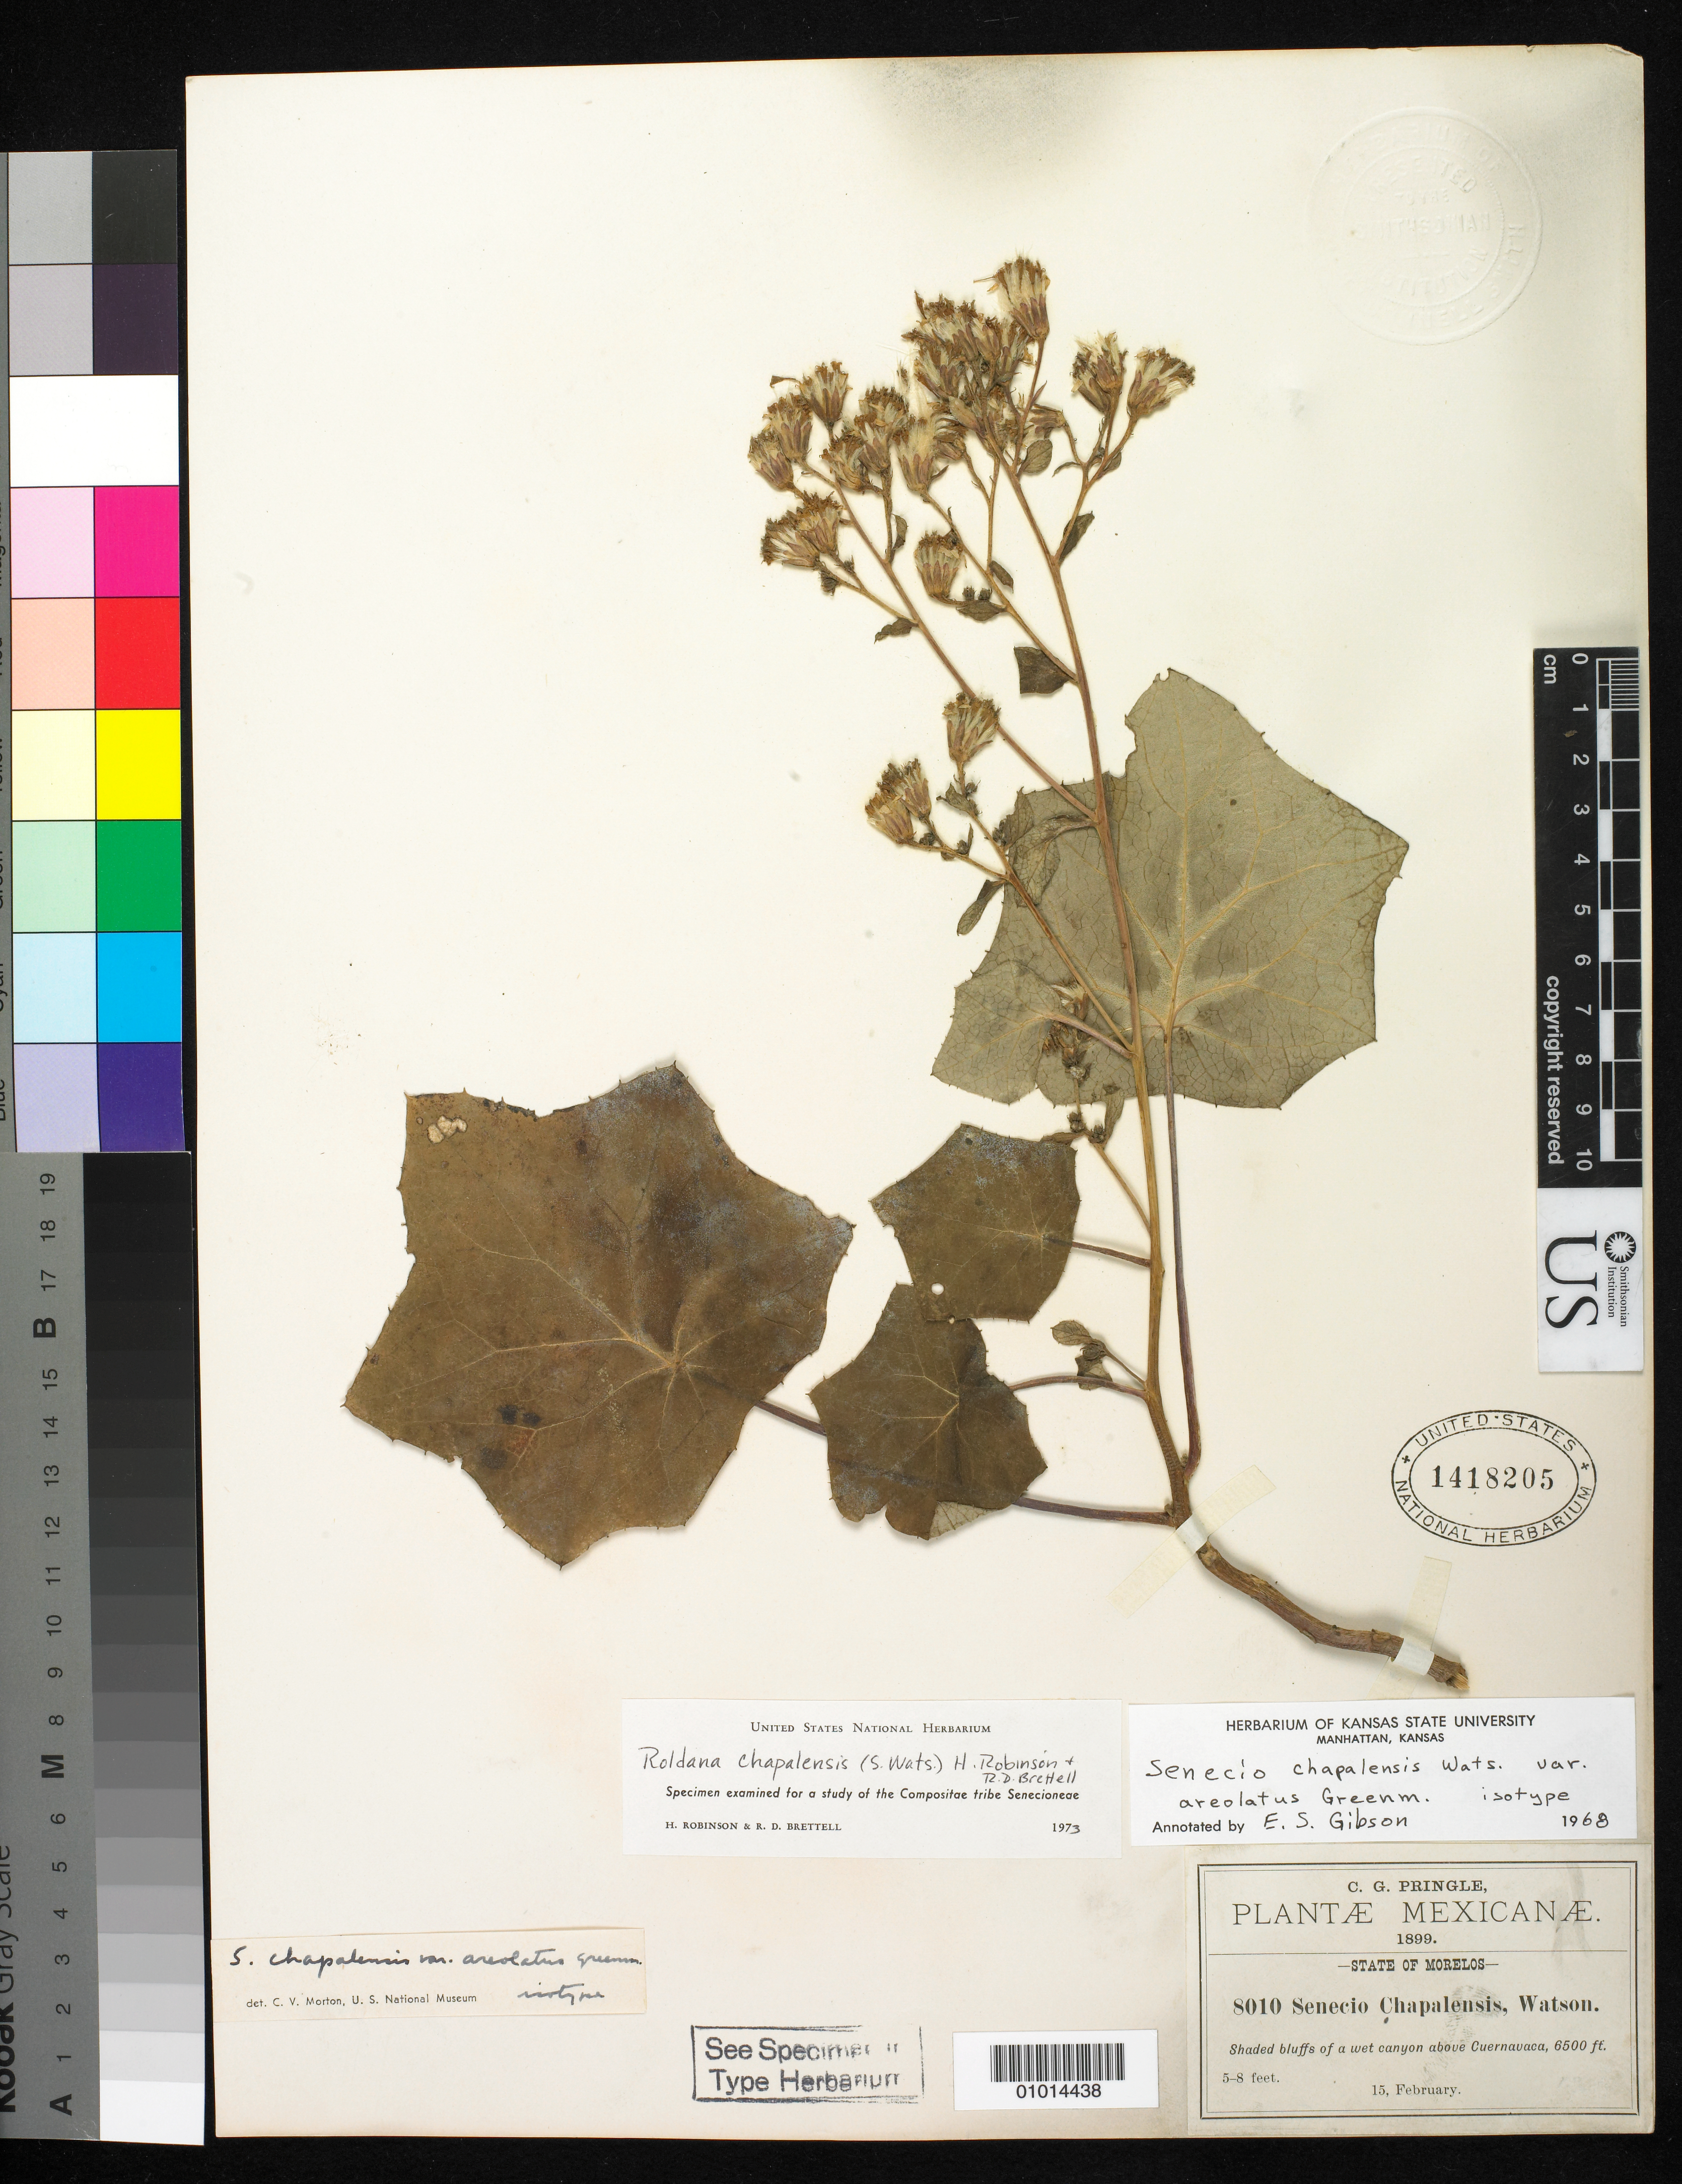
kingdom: Plantae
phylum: Tracheophyta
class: Magnoliopsida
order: Asterales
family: Asteraceae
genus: Senecio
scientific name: Senecio chapalensis var. areolatus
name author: Greenm.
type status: Isotype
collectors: C. G. Pringle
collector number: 8010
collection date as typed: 15 Feb 1899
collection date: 1899-02-15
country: Mexico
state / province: Morelos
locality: Cuernavaca.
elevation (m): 1981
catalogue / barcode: US 1418205